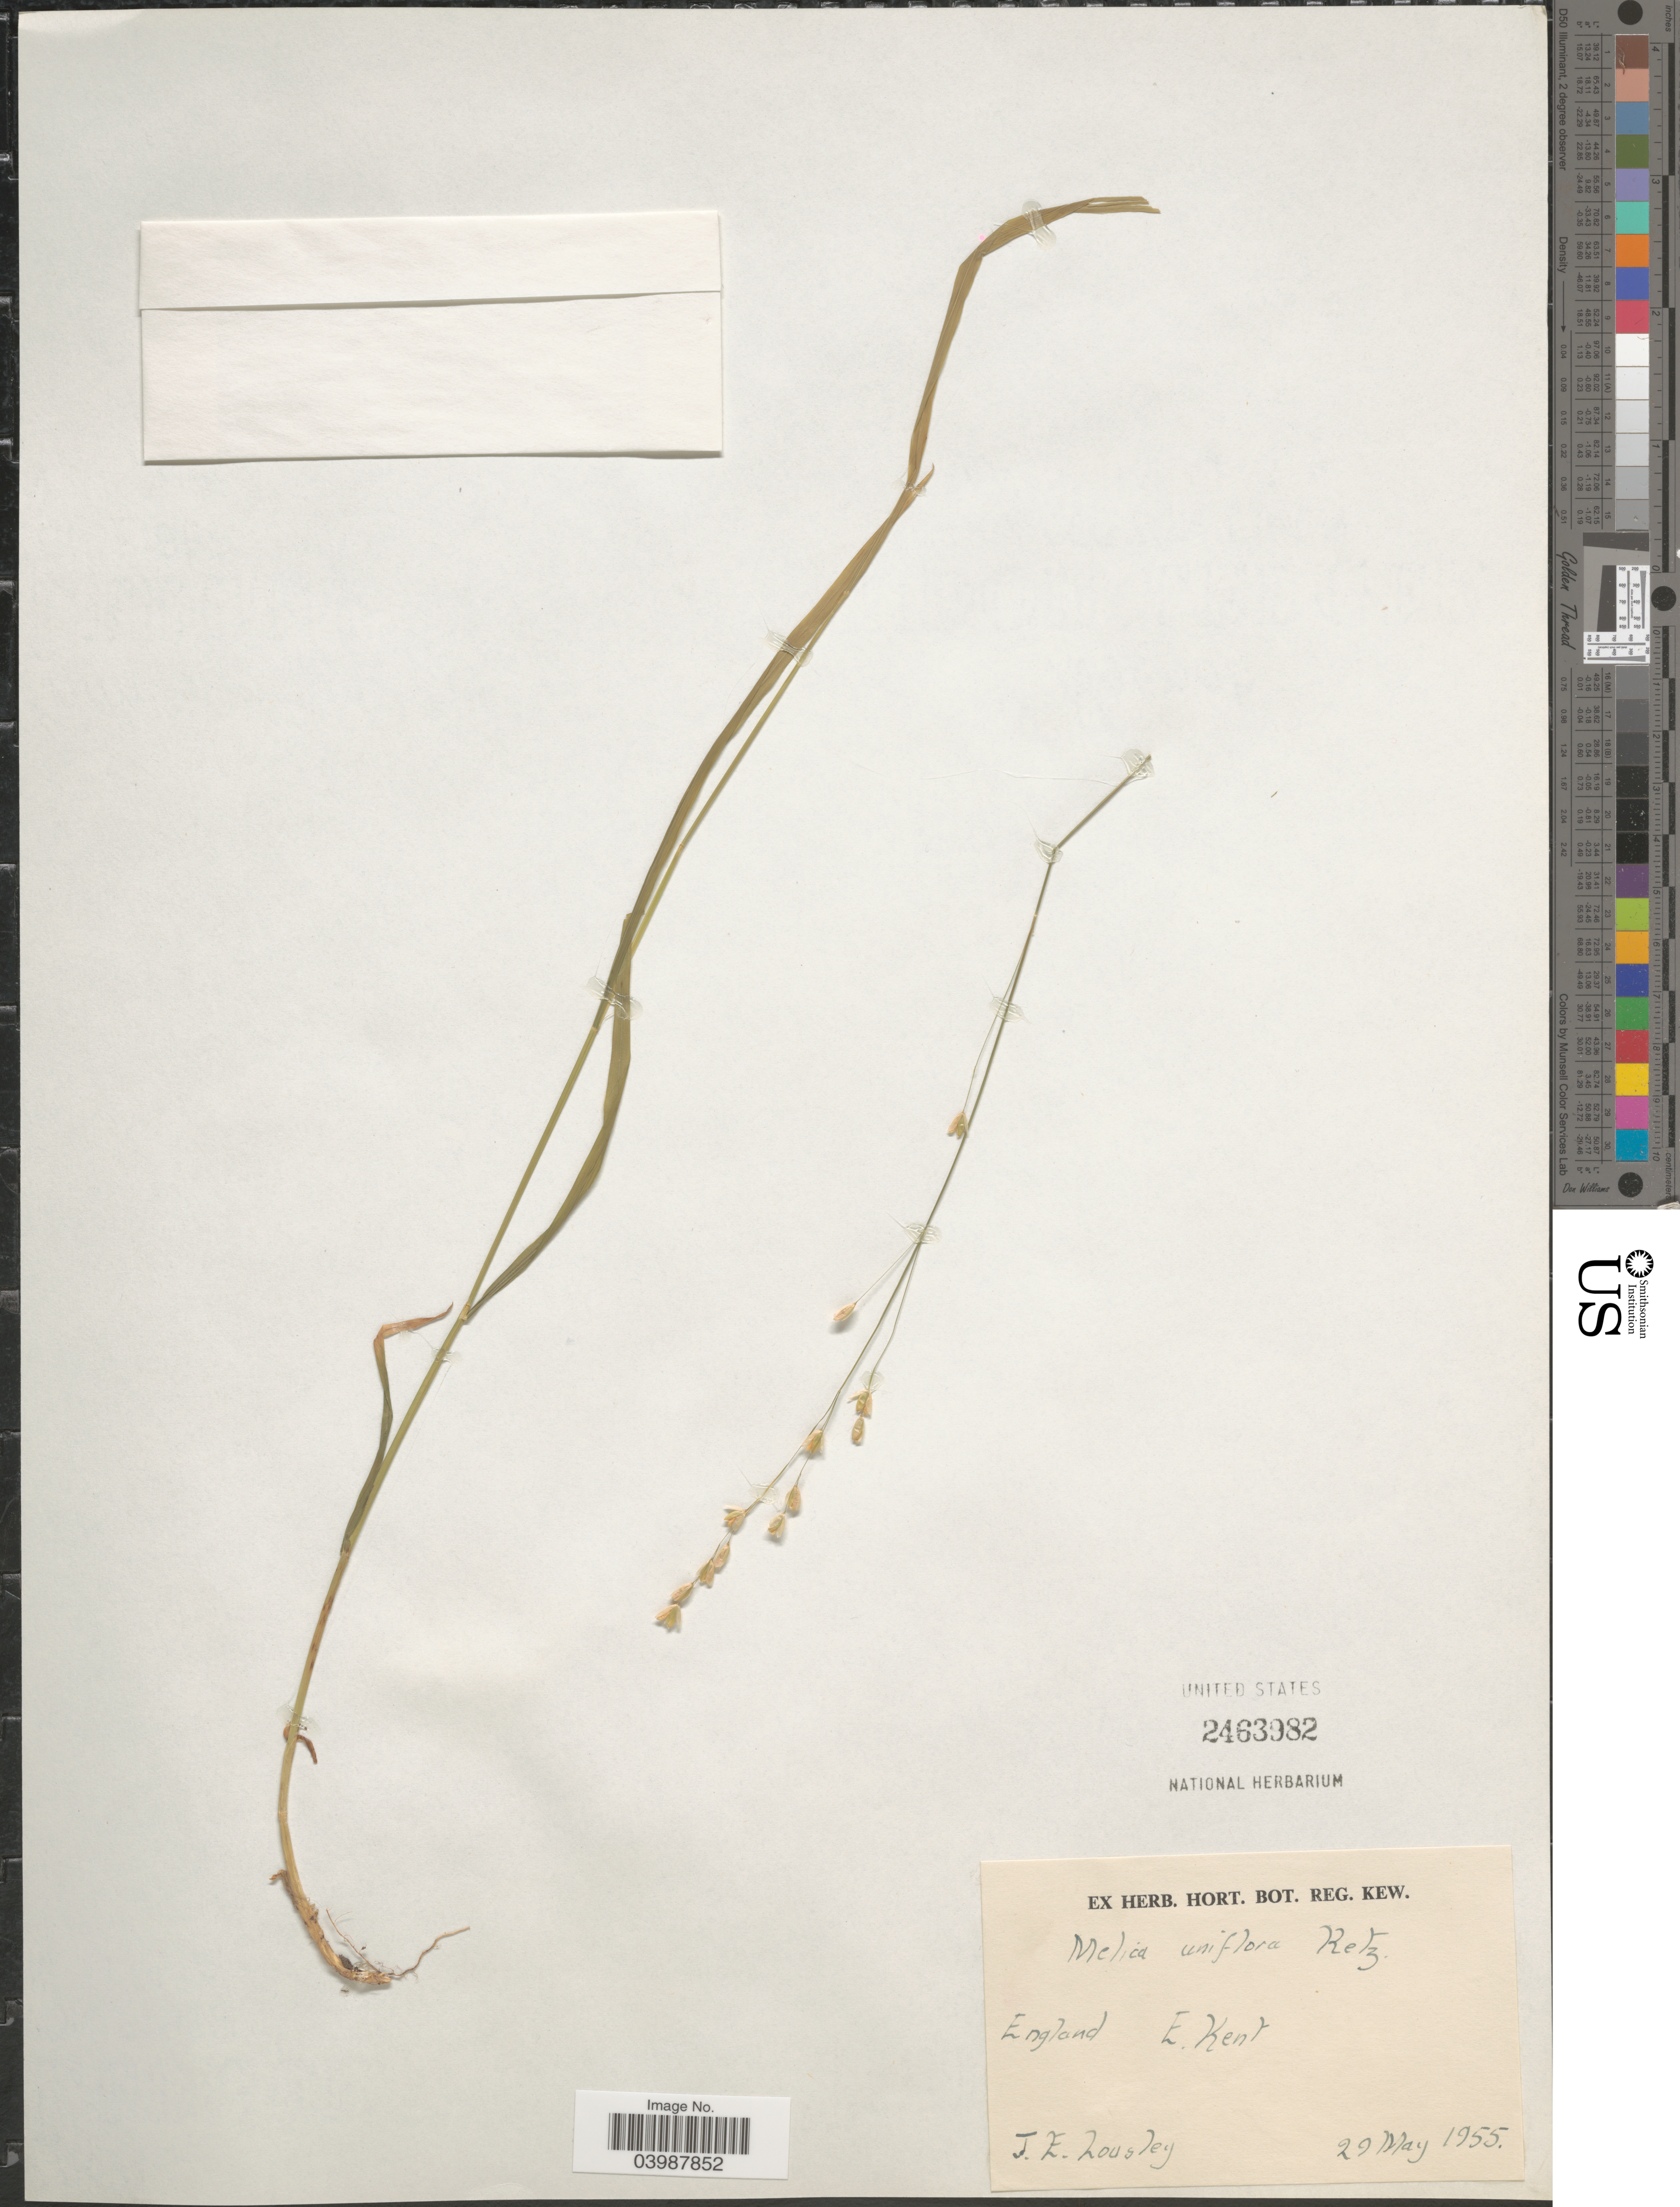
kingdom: Plantae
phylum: Tracheophyta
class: Liliopsida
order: Poales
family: Poaceae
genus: Melica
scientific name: Melica uniflora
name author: Retz.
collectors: J. Lousley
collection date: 1955-05-29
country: United Kingdom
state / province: England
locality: E. Kent.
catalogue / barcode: US 2463982